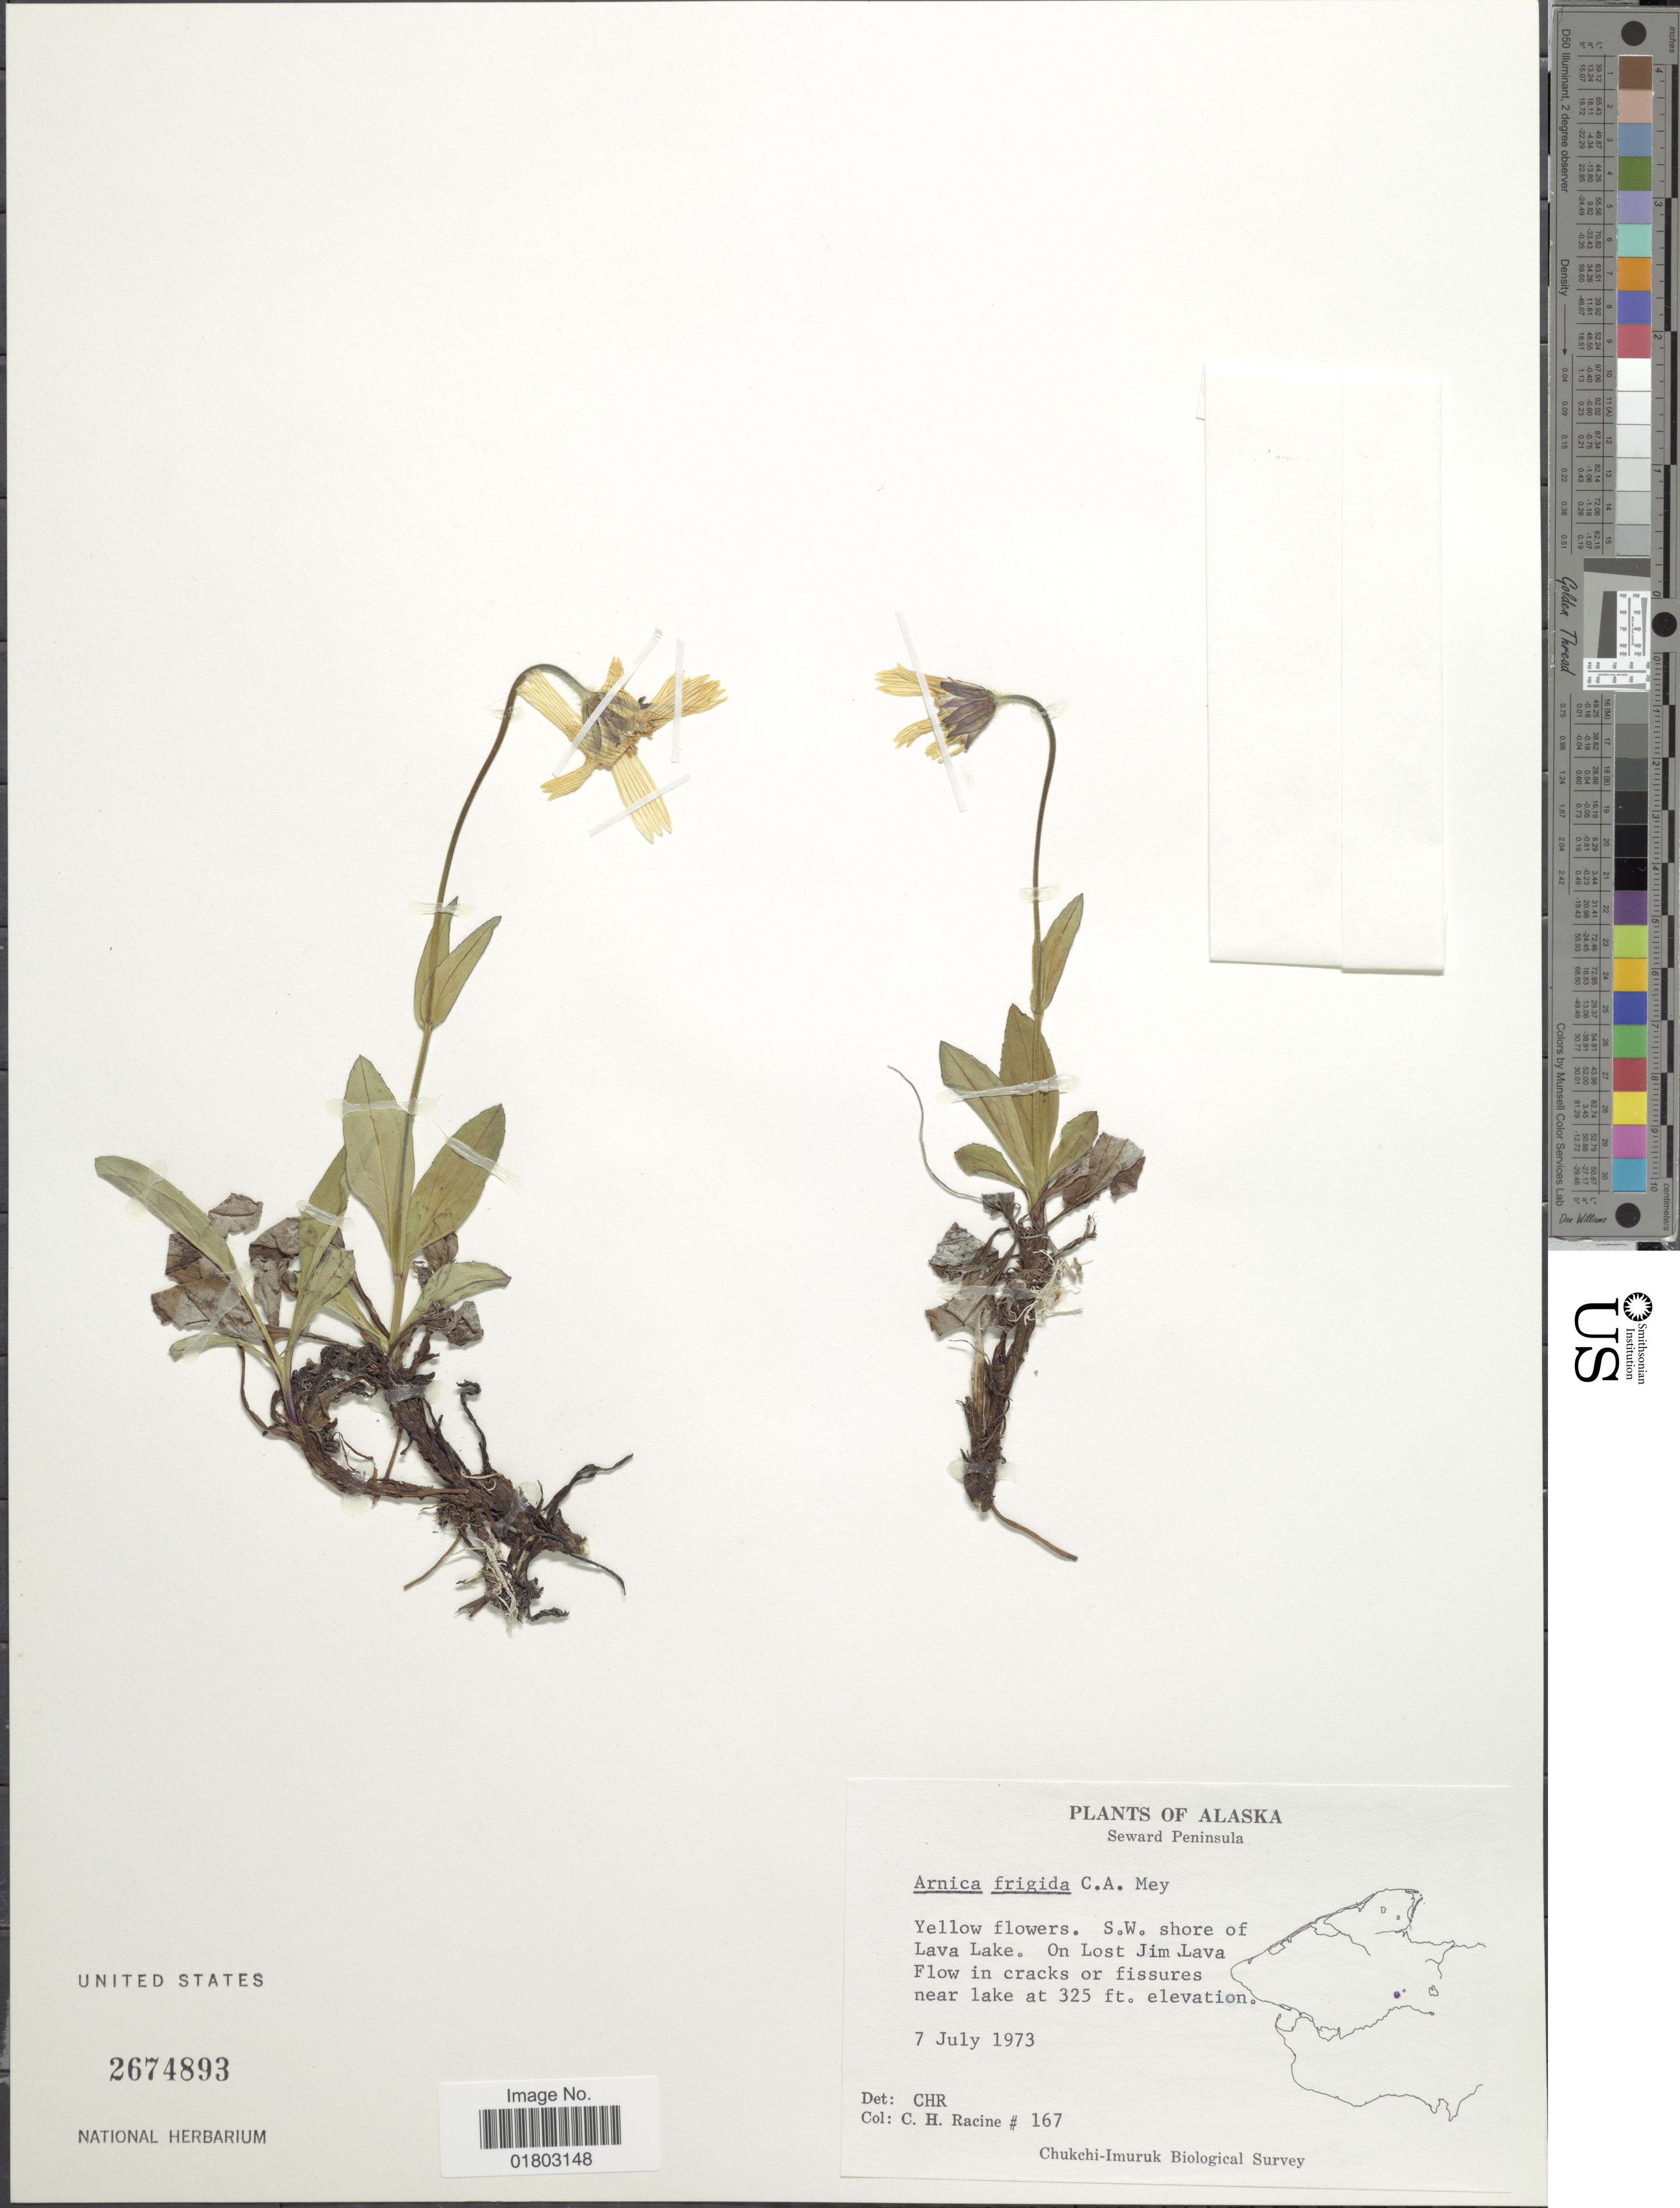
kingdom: Plantae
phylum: Tracheophyta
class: Magnoliopsida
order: Asterales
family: Asteraceae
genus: Arnica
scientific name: Arnica frigida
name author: C.A. Mey. ex Iljin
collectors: C. Racine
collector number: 167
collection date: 1973-07-07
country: United States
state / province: Alaska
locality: Seard Peninsula, S.W. shore of Lava Lake. On Lost Jim Lava. Flow in cracks or fissures near lake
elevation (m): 99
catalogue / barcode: US 2674893